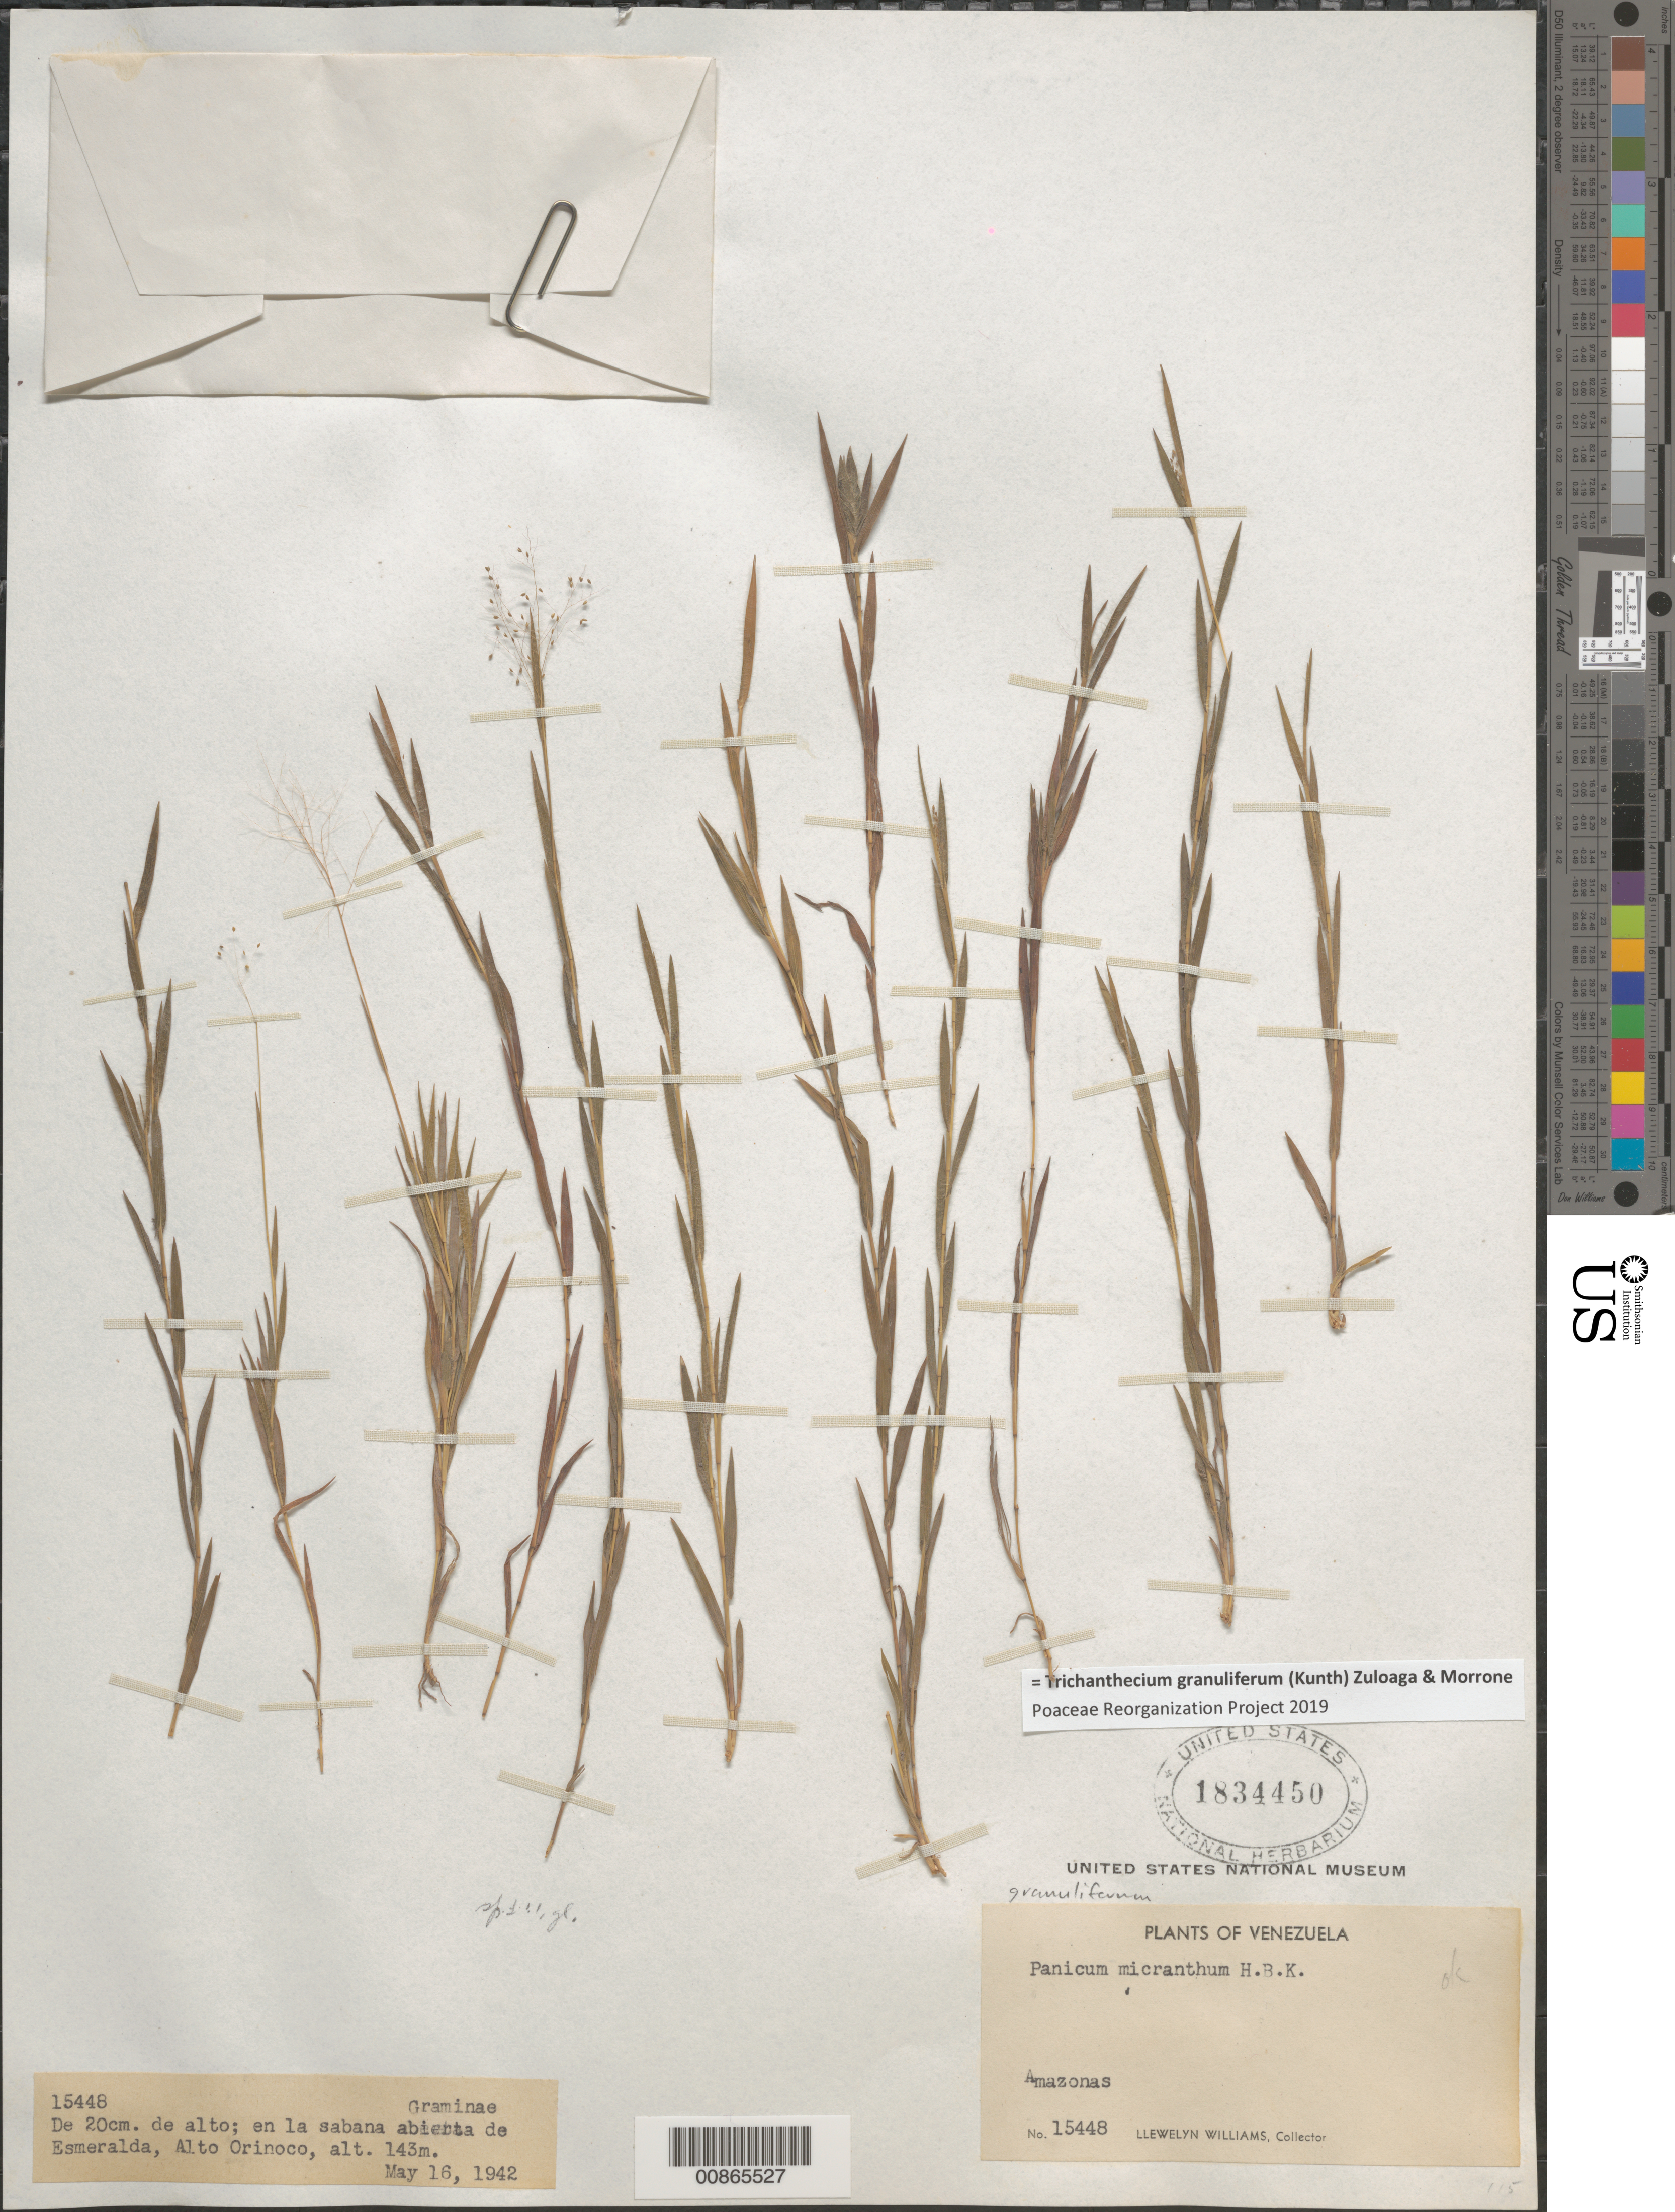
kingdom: Plantae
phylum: Tracheophyta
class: Liliopsida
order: Poales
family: Poaceae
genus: Trichanthecium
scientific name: Trichanthecium granuliferum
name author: (Kunth) Zuloaga & Morrone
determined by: Poaceae Reorganization Project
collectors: Ll. Williams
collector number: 15448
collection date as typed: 16-May-42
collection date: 1942-05-16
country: Venezuela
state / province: Amazonas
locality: Esmeralda, Alto Orinoco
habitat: Sabana abierta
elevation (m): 143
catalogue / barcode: US 1834450